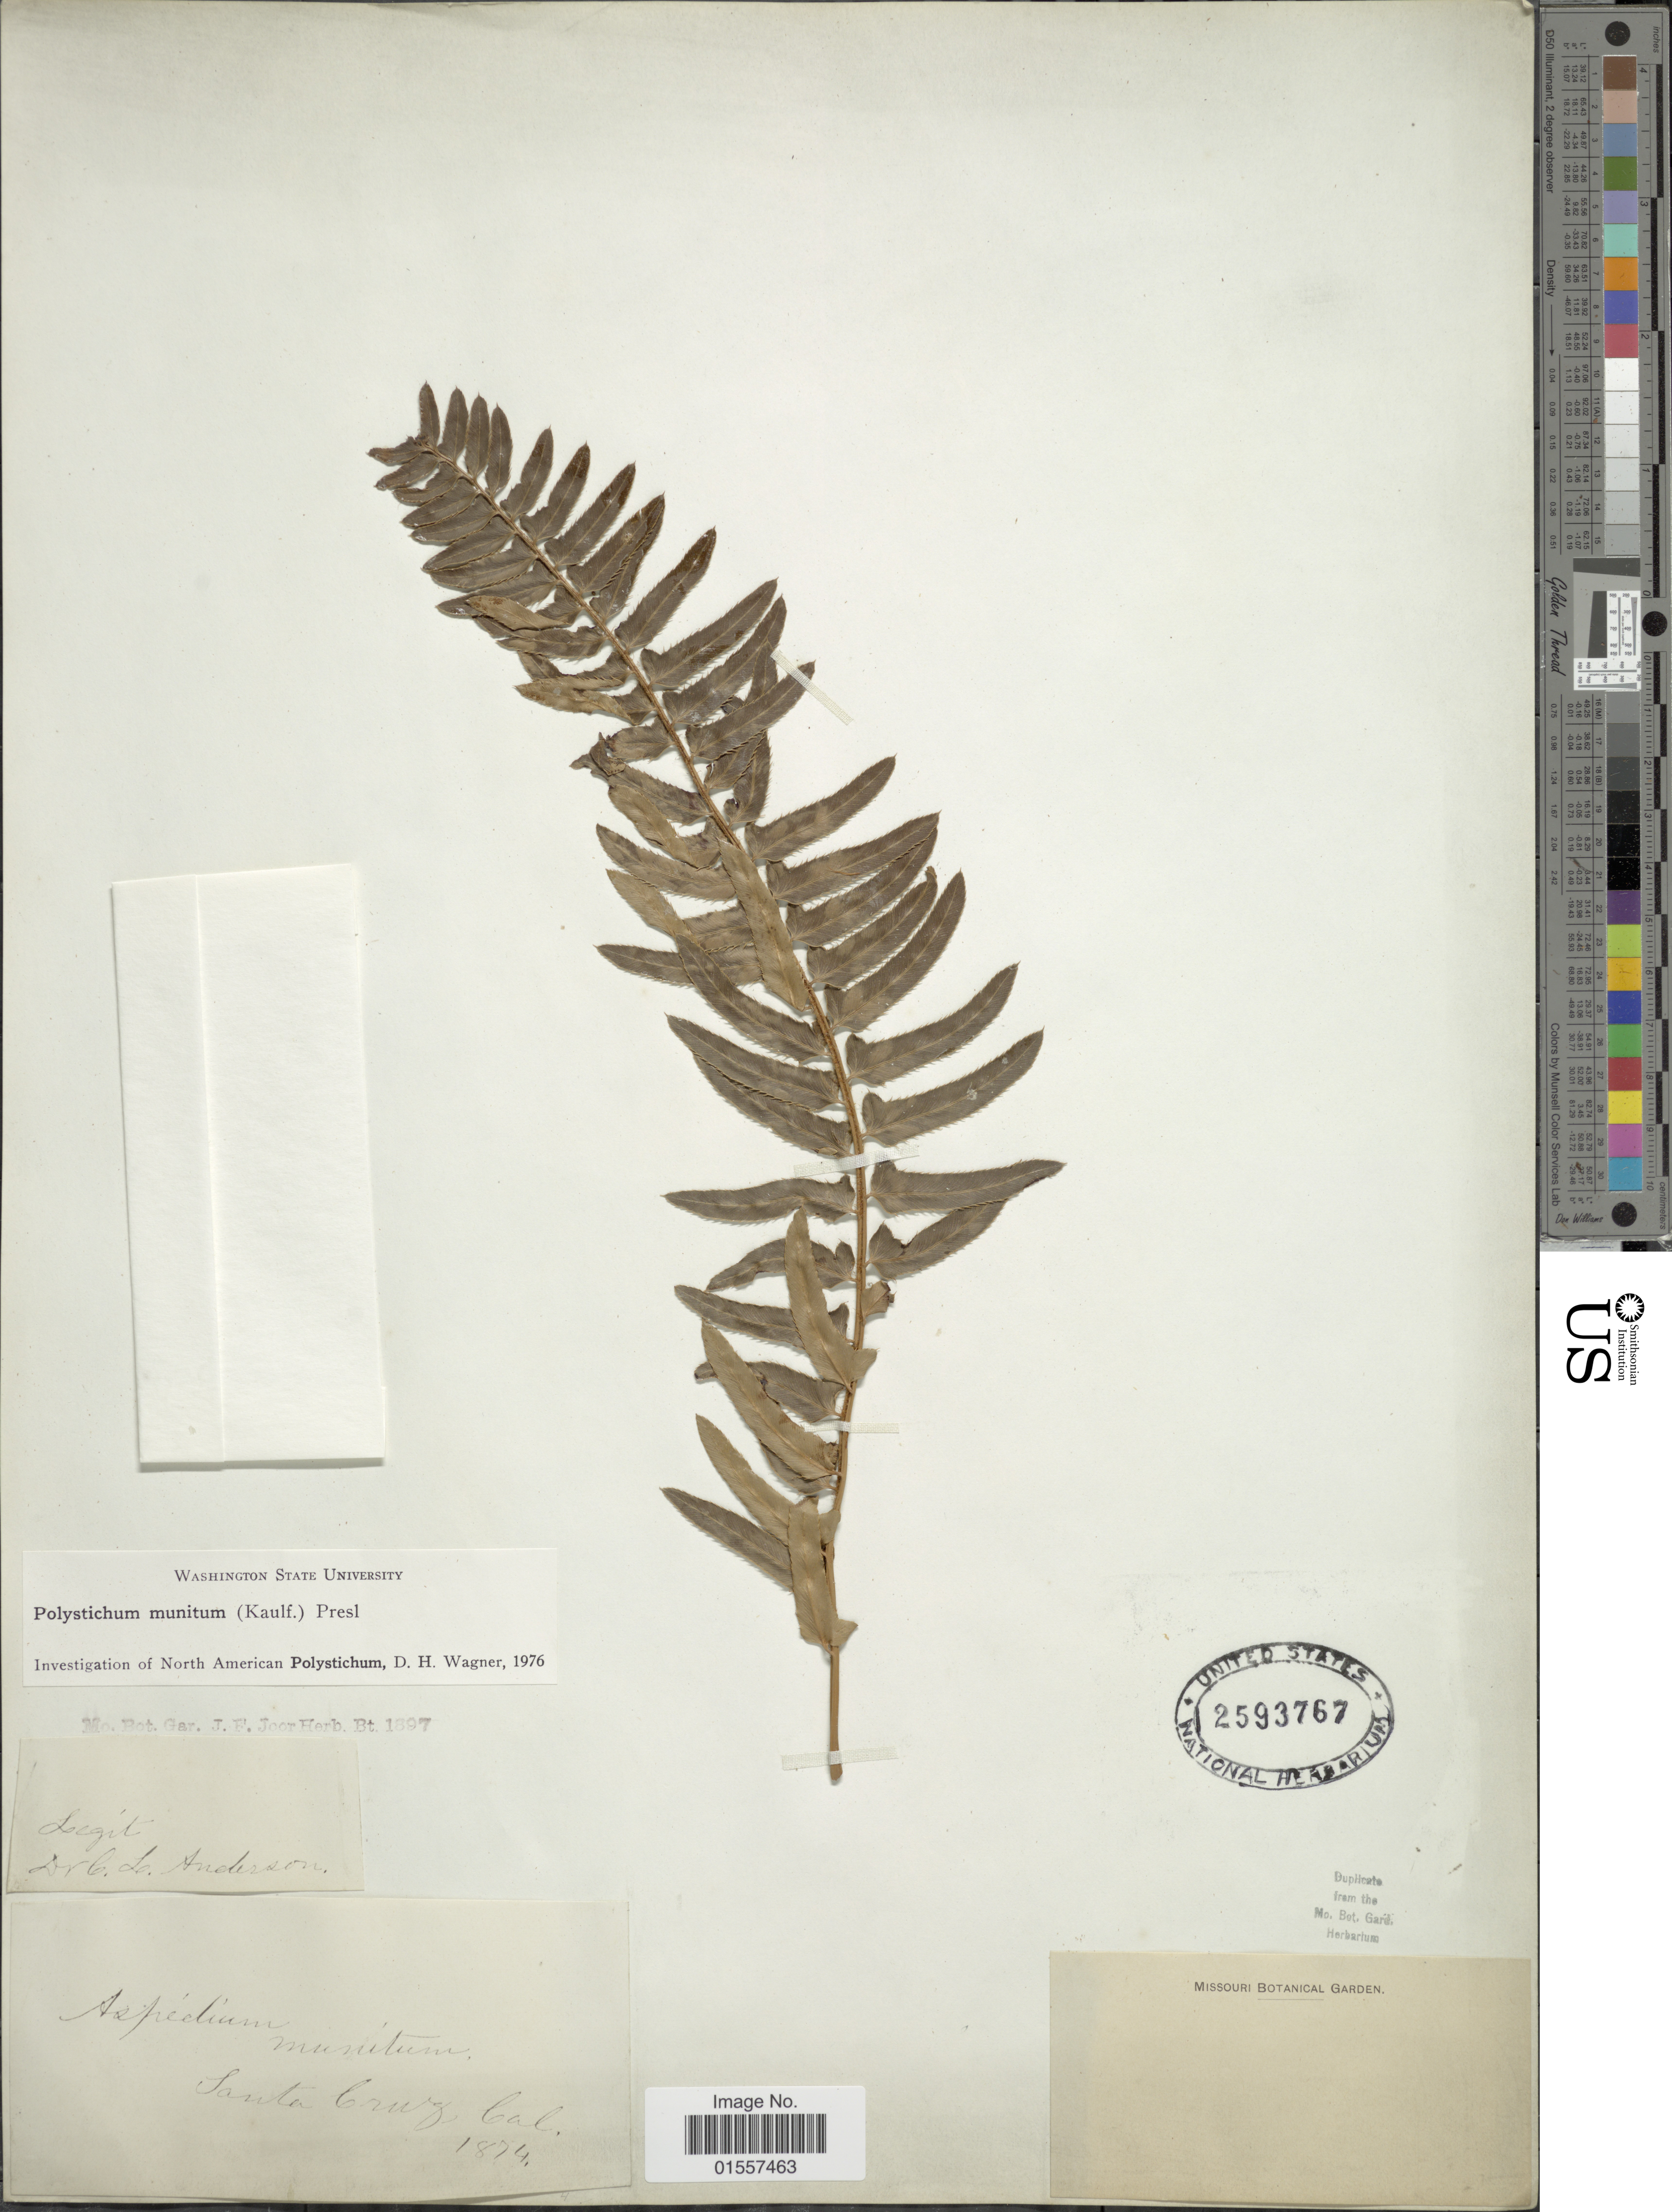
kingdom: Plantae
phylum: Tracheophyta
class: Polypodiopsida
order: Polypodiales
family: Dryopteridaceae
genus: Polystichum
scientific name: Polystichum munitum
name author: (Kaulf.) C. Presl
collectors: C. L. Anderson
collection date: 1874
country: United States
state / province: California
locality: Santa Cruz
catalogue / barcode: US 2593767